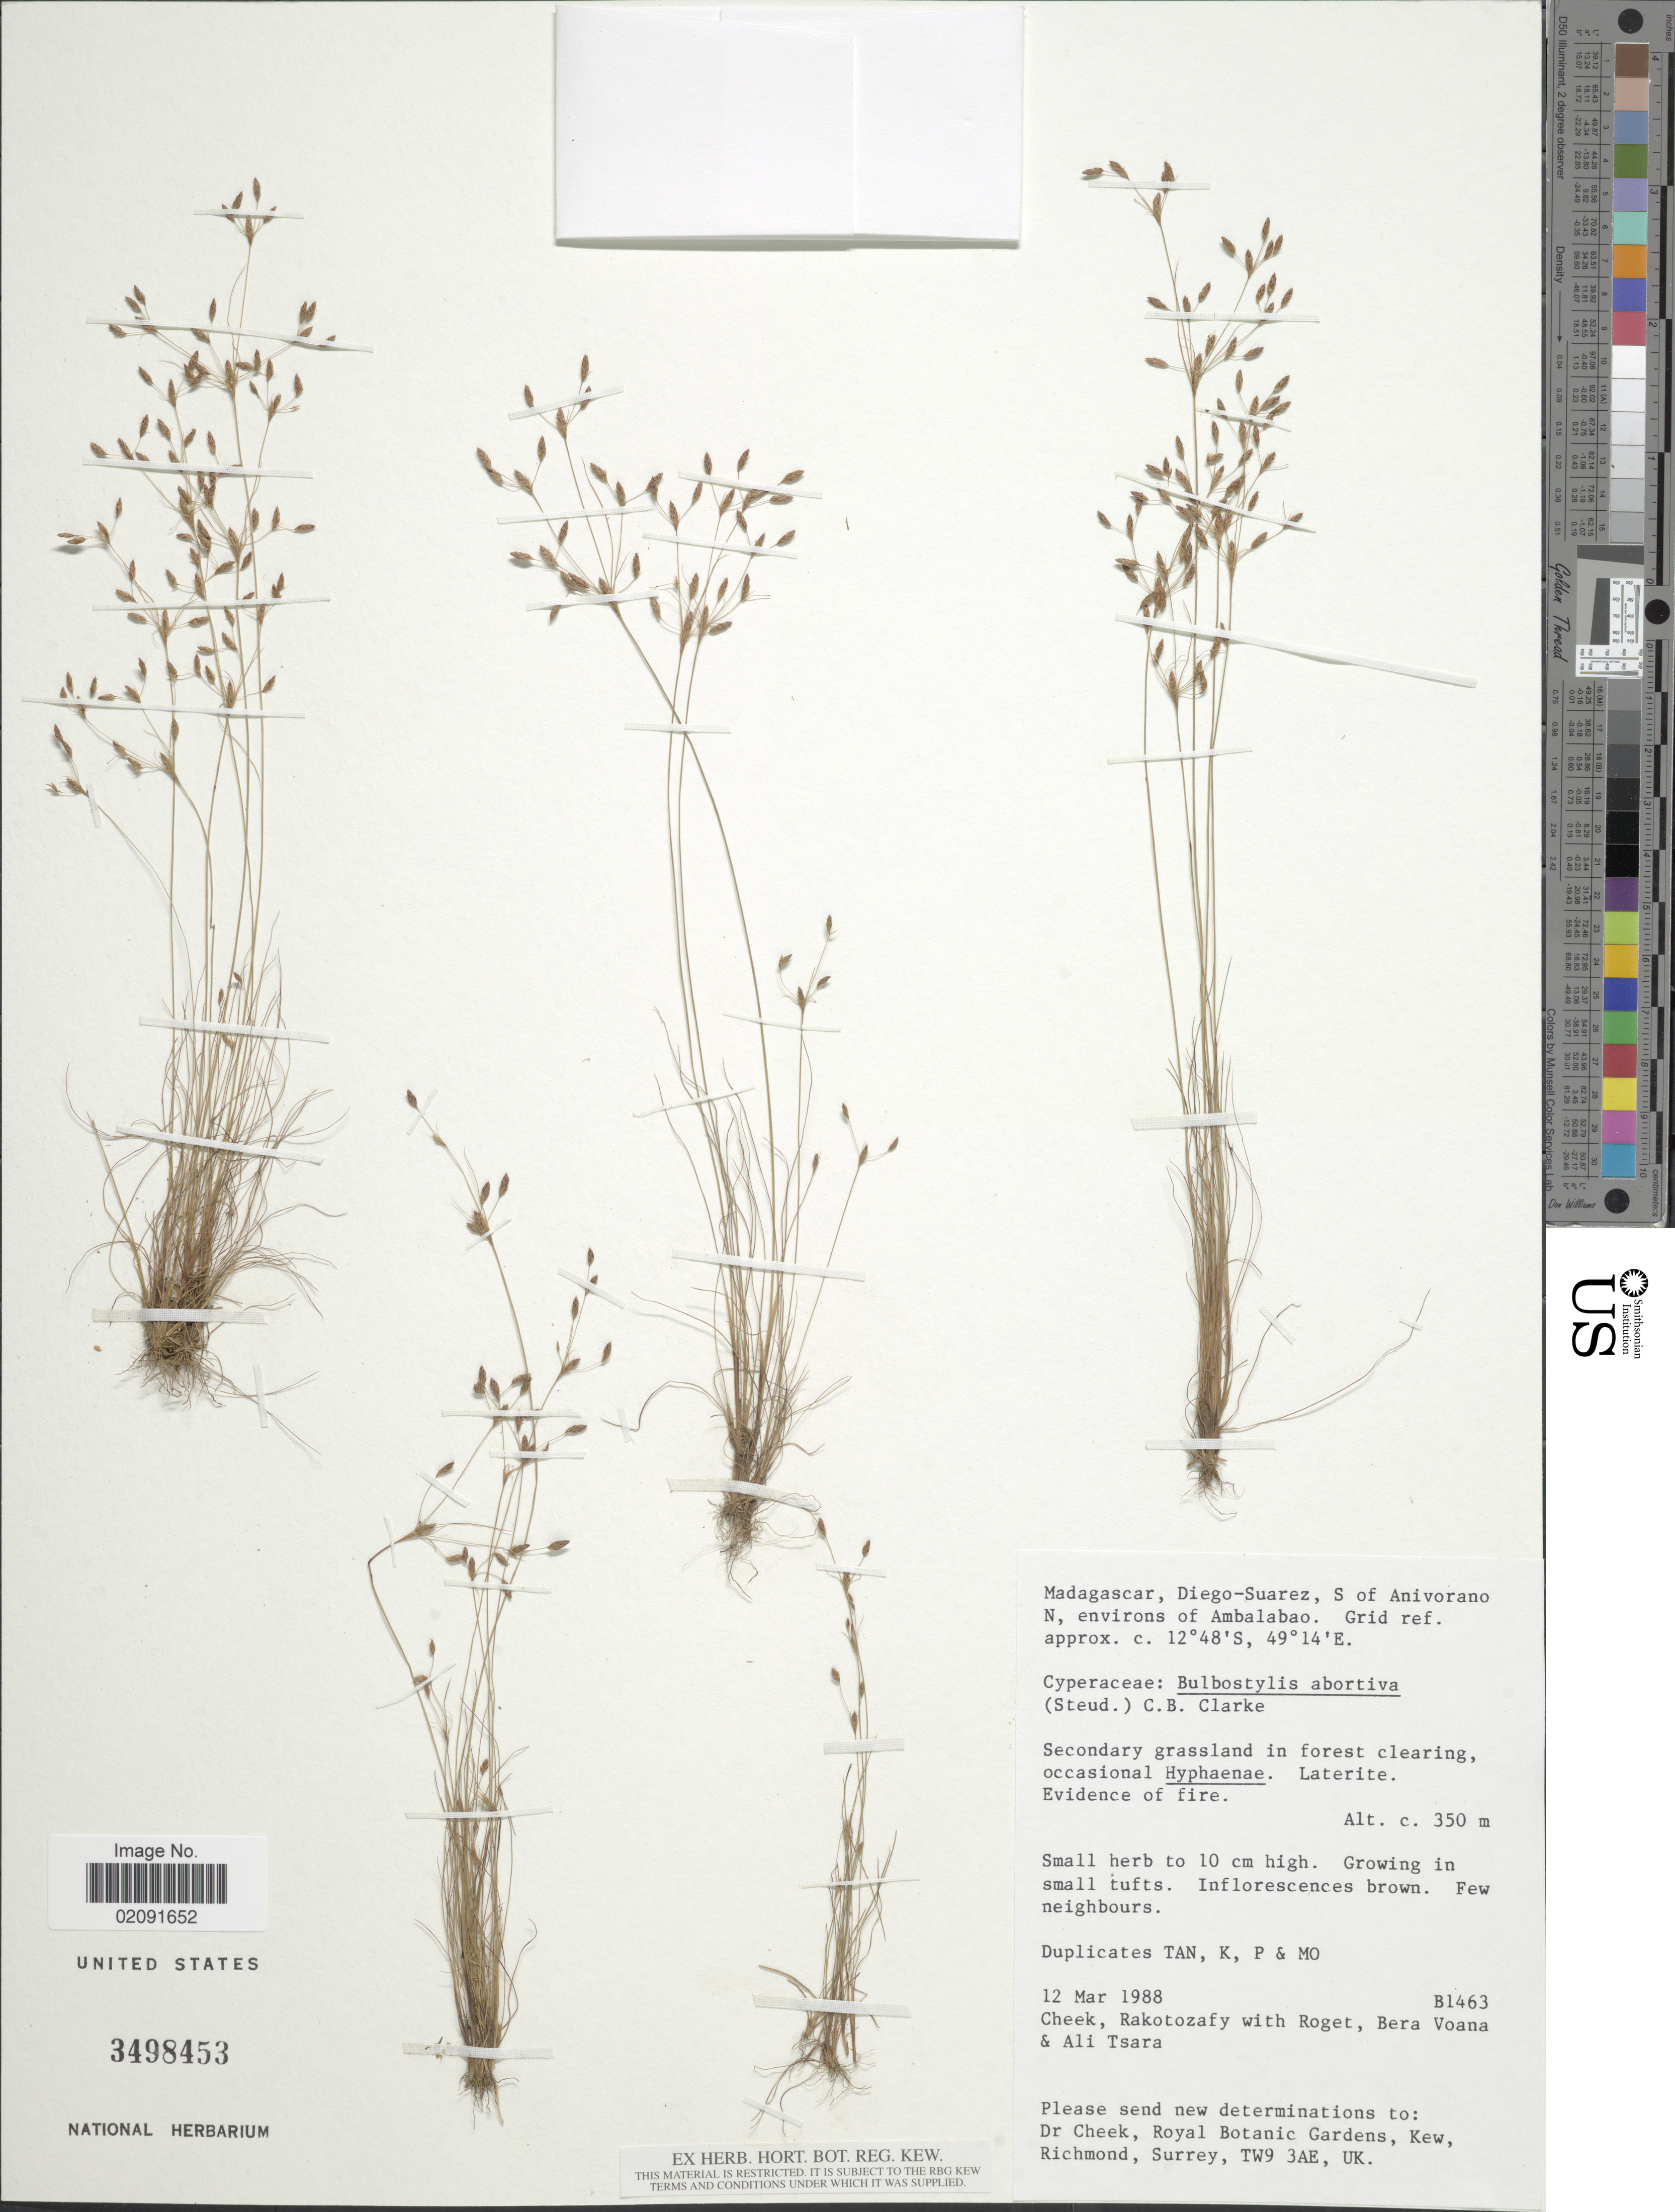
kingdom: Plantae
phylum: Tracheophyta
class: Liliopsida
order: Poales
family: Cyperaceae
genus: Bulbostylis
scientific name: Bulbostylis abortiva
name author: (Steud.) C.B. Clarke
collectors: -. Cheek, A. Rakotozafy, -. Roget, -. Bera Voana & -. Ali Tsara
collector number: B1463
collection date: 1988-03-12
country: Madagascar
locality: Diego-Suarez, S of Anivorano N, environs of Ambalabao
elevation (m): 350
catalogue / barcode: US 3498453